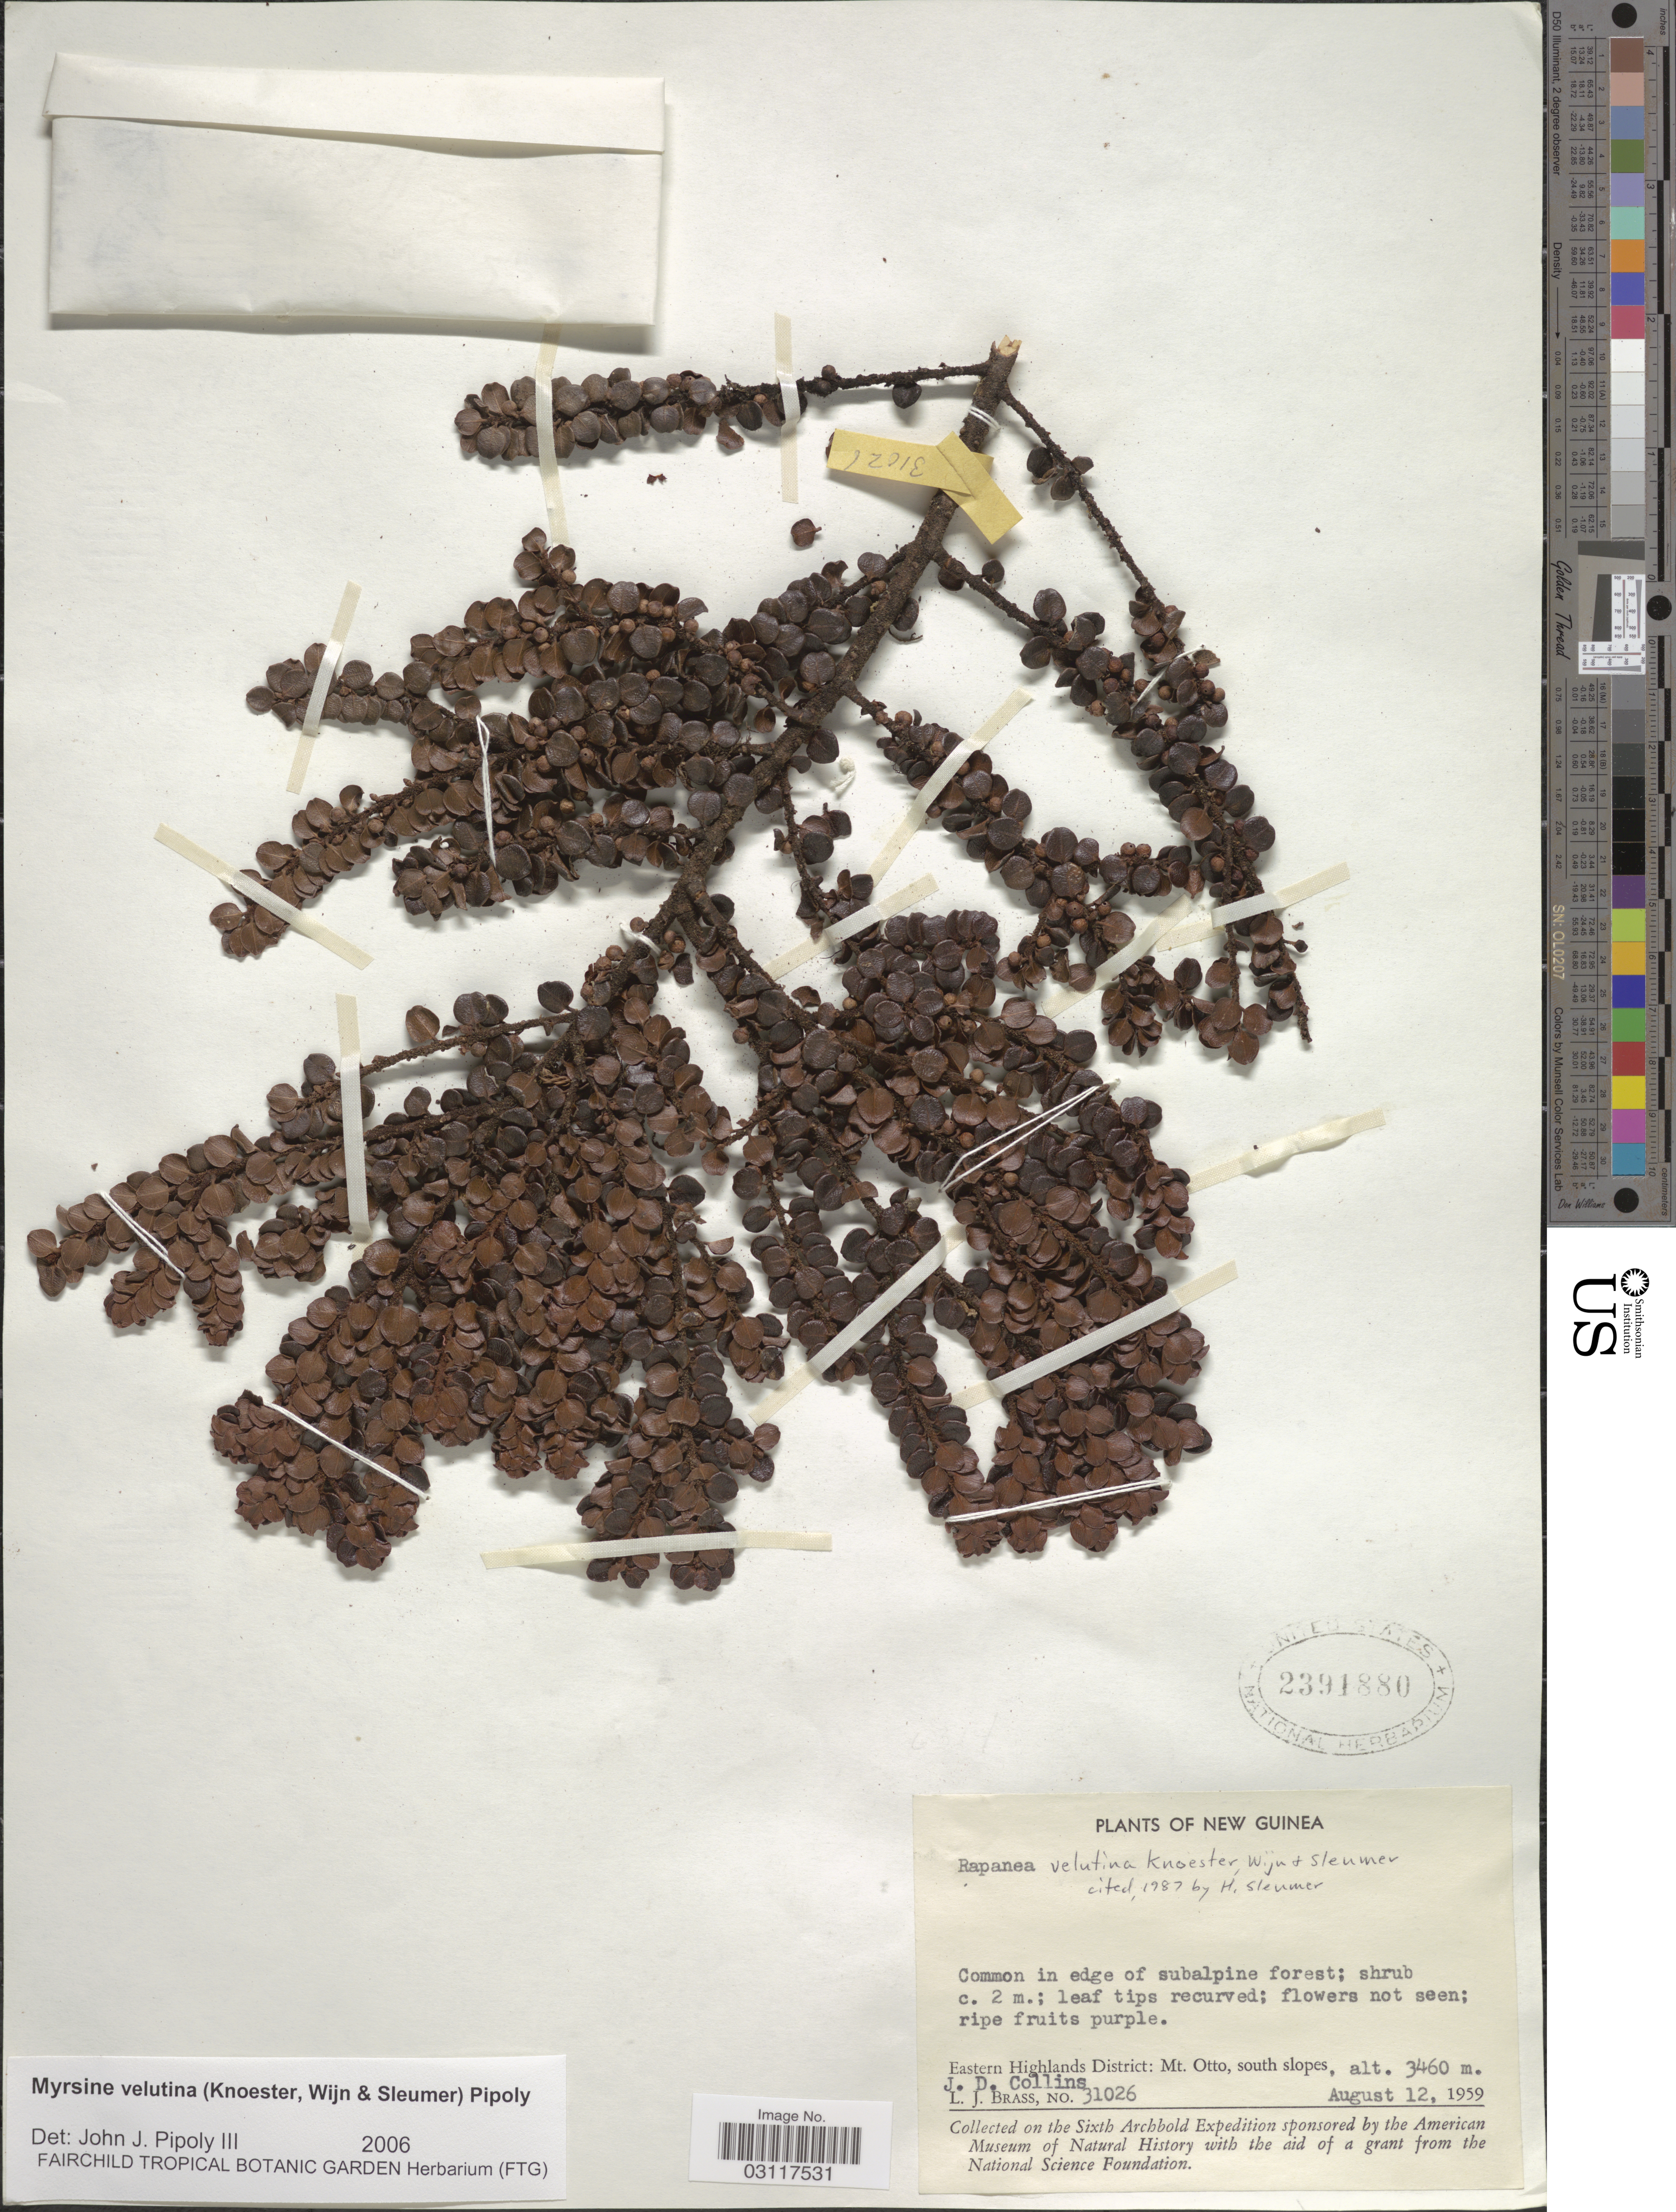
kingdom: Plantae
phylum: Tracheophyta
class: Magnoliopsida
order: Ericales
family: Primulaceae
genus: Myrsine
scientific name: Myrsine velutina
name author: (Knoester et al.) Pipoly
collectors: J. Collins & L. J. Brass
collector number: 31026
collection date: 1959-08-12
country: Papua New Guinea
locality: Eastern Highlands District: Mt. Otto, south slopes, New Guinea.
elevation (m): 3460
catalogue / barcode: US 2391880